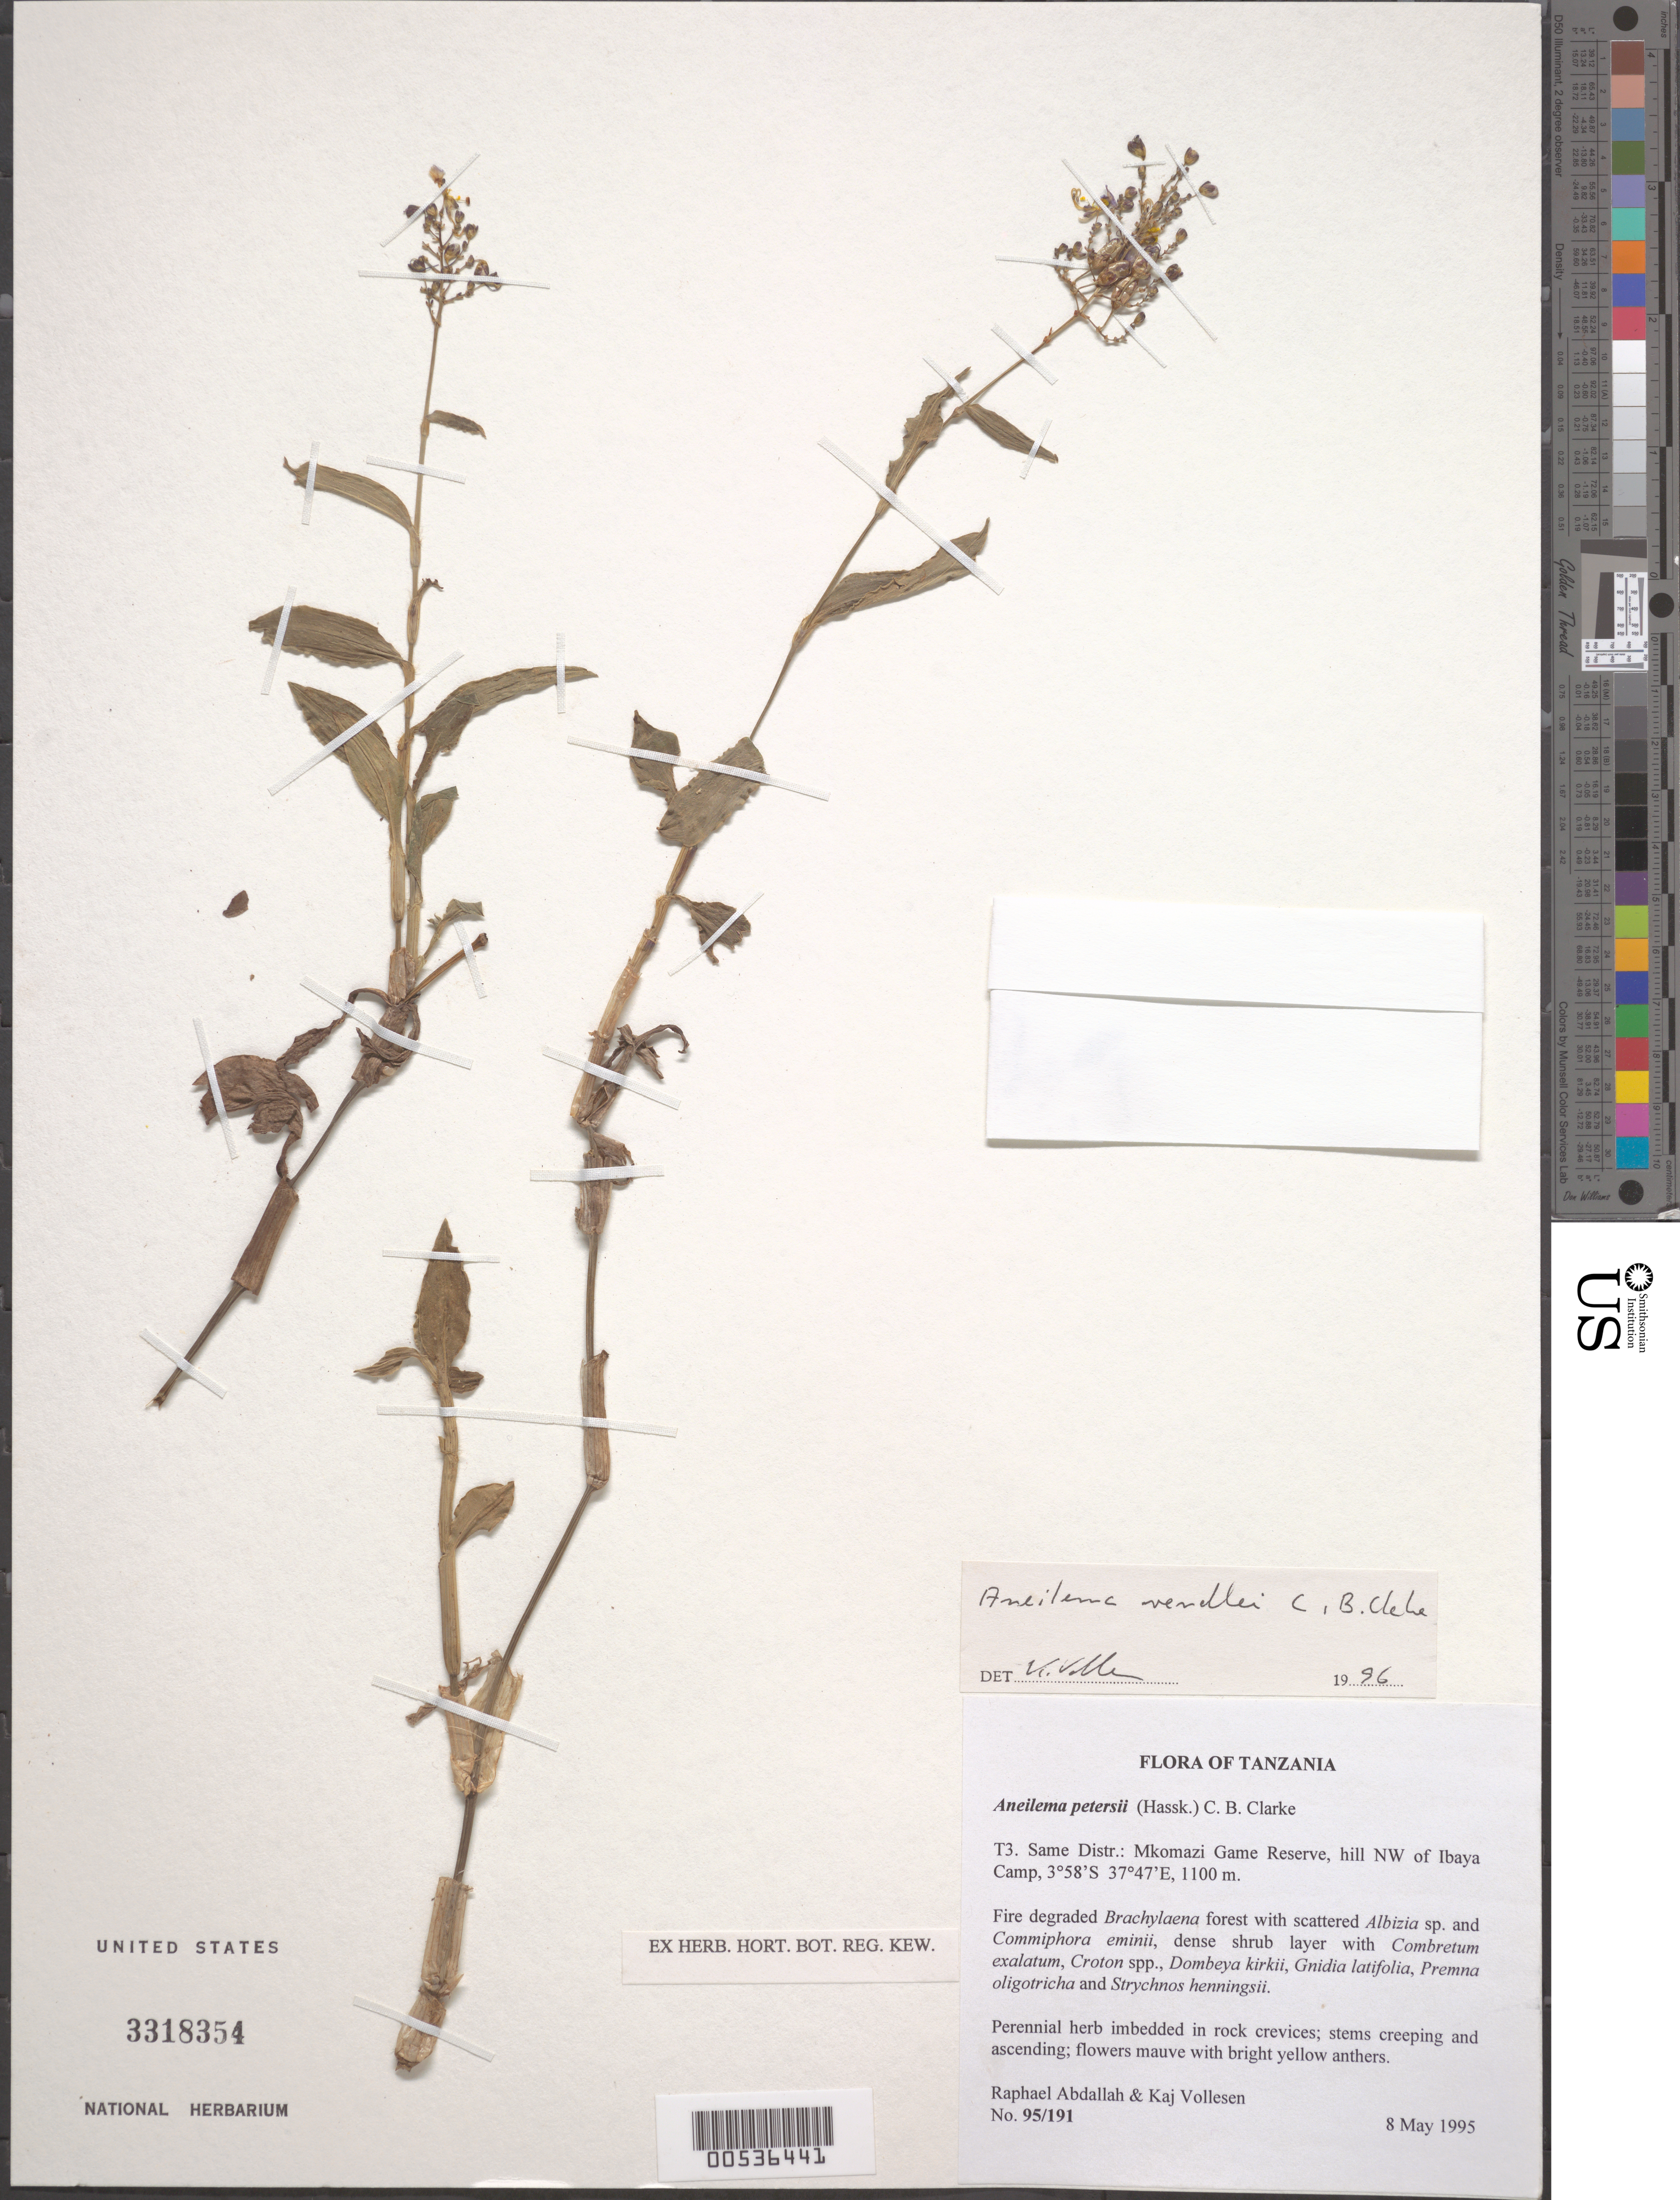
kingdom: Plantae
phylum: Tracheophyta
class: Liliopsida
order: Commelinales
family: Commelinaceae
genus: Aneilema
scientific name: Aneilema rendlei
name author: C.B. Clarke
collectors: R. Abdallah & K. Vollesen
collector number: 95/191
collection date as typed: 08 May 1995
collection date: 1995-05-08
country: Tanzania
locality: T3, mkomazi game reserve, nw of ibaya camp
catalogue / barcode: US 3318354